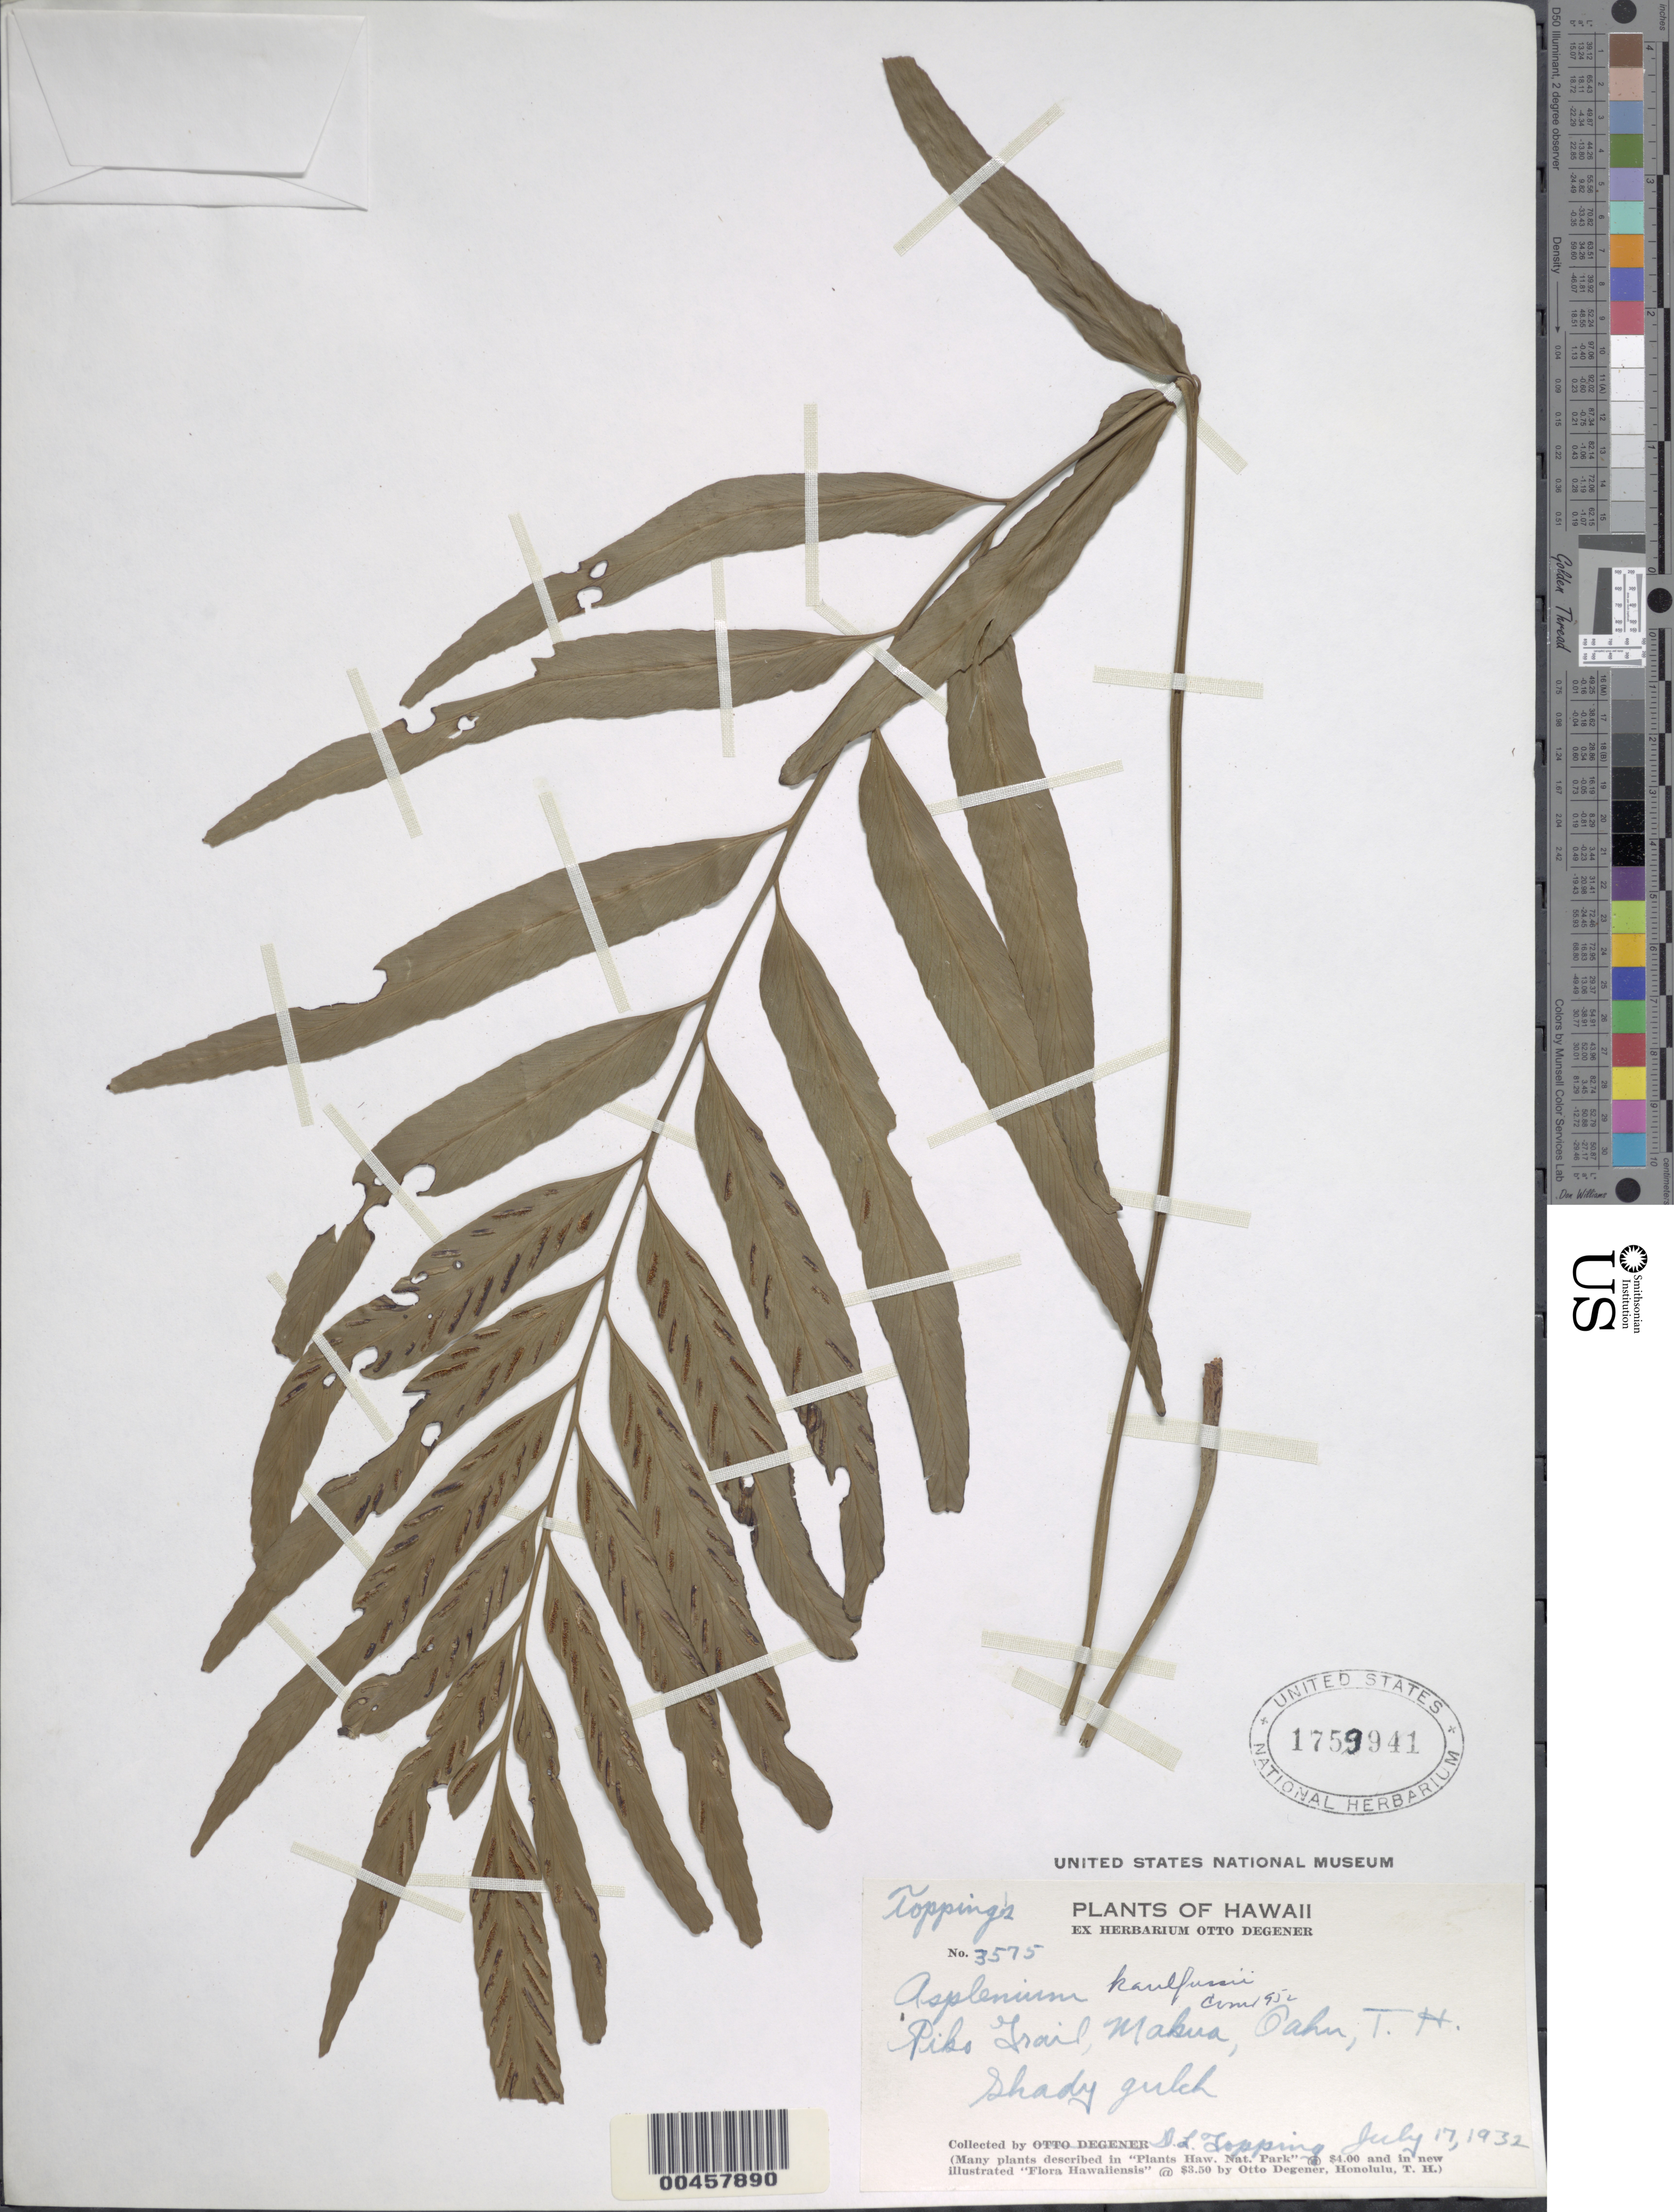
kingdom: Plantae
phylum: Tracheophyta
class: Polypodiopsida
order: Polypodiales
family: Aspleniaceae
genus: Asplenium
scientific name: Asplenium kaulfussii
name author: Schltdl.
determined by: Wagner, W. L., (BOT), Smithsonian Institution - National Museum of Natural History (UNITED STATES)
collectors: D. L. Topping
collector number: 3575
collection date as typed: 17 Jul 1932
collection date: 1932-07-17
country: United States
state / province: Hawaii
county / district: Honolulu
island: Oahu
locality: Piko Trail, Makua, Oahu, T.H.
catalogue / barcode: US 1759941